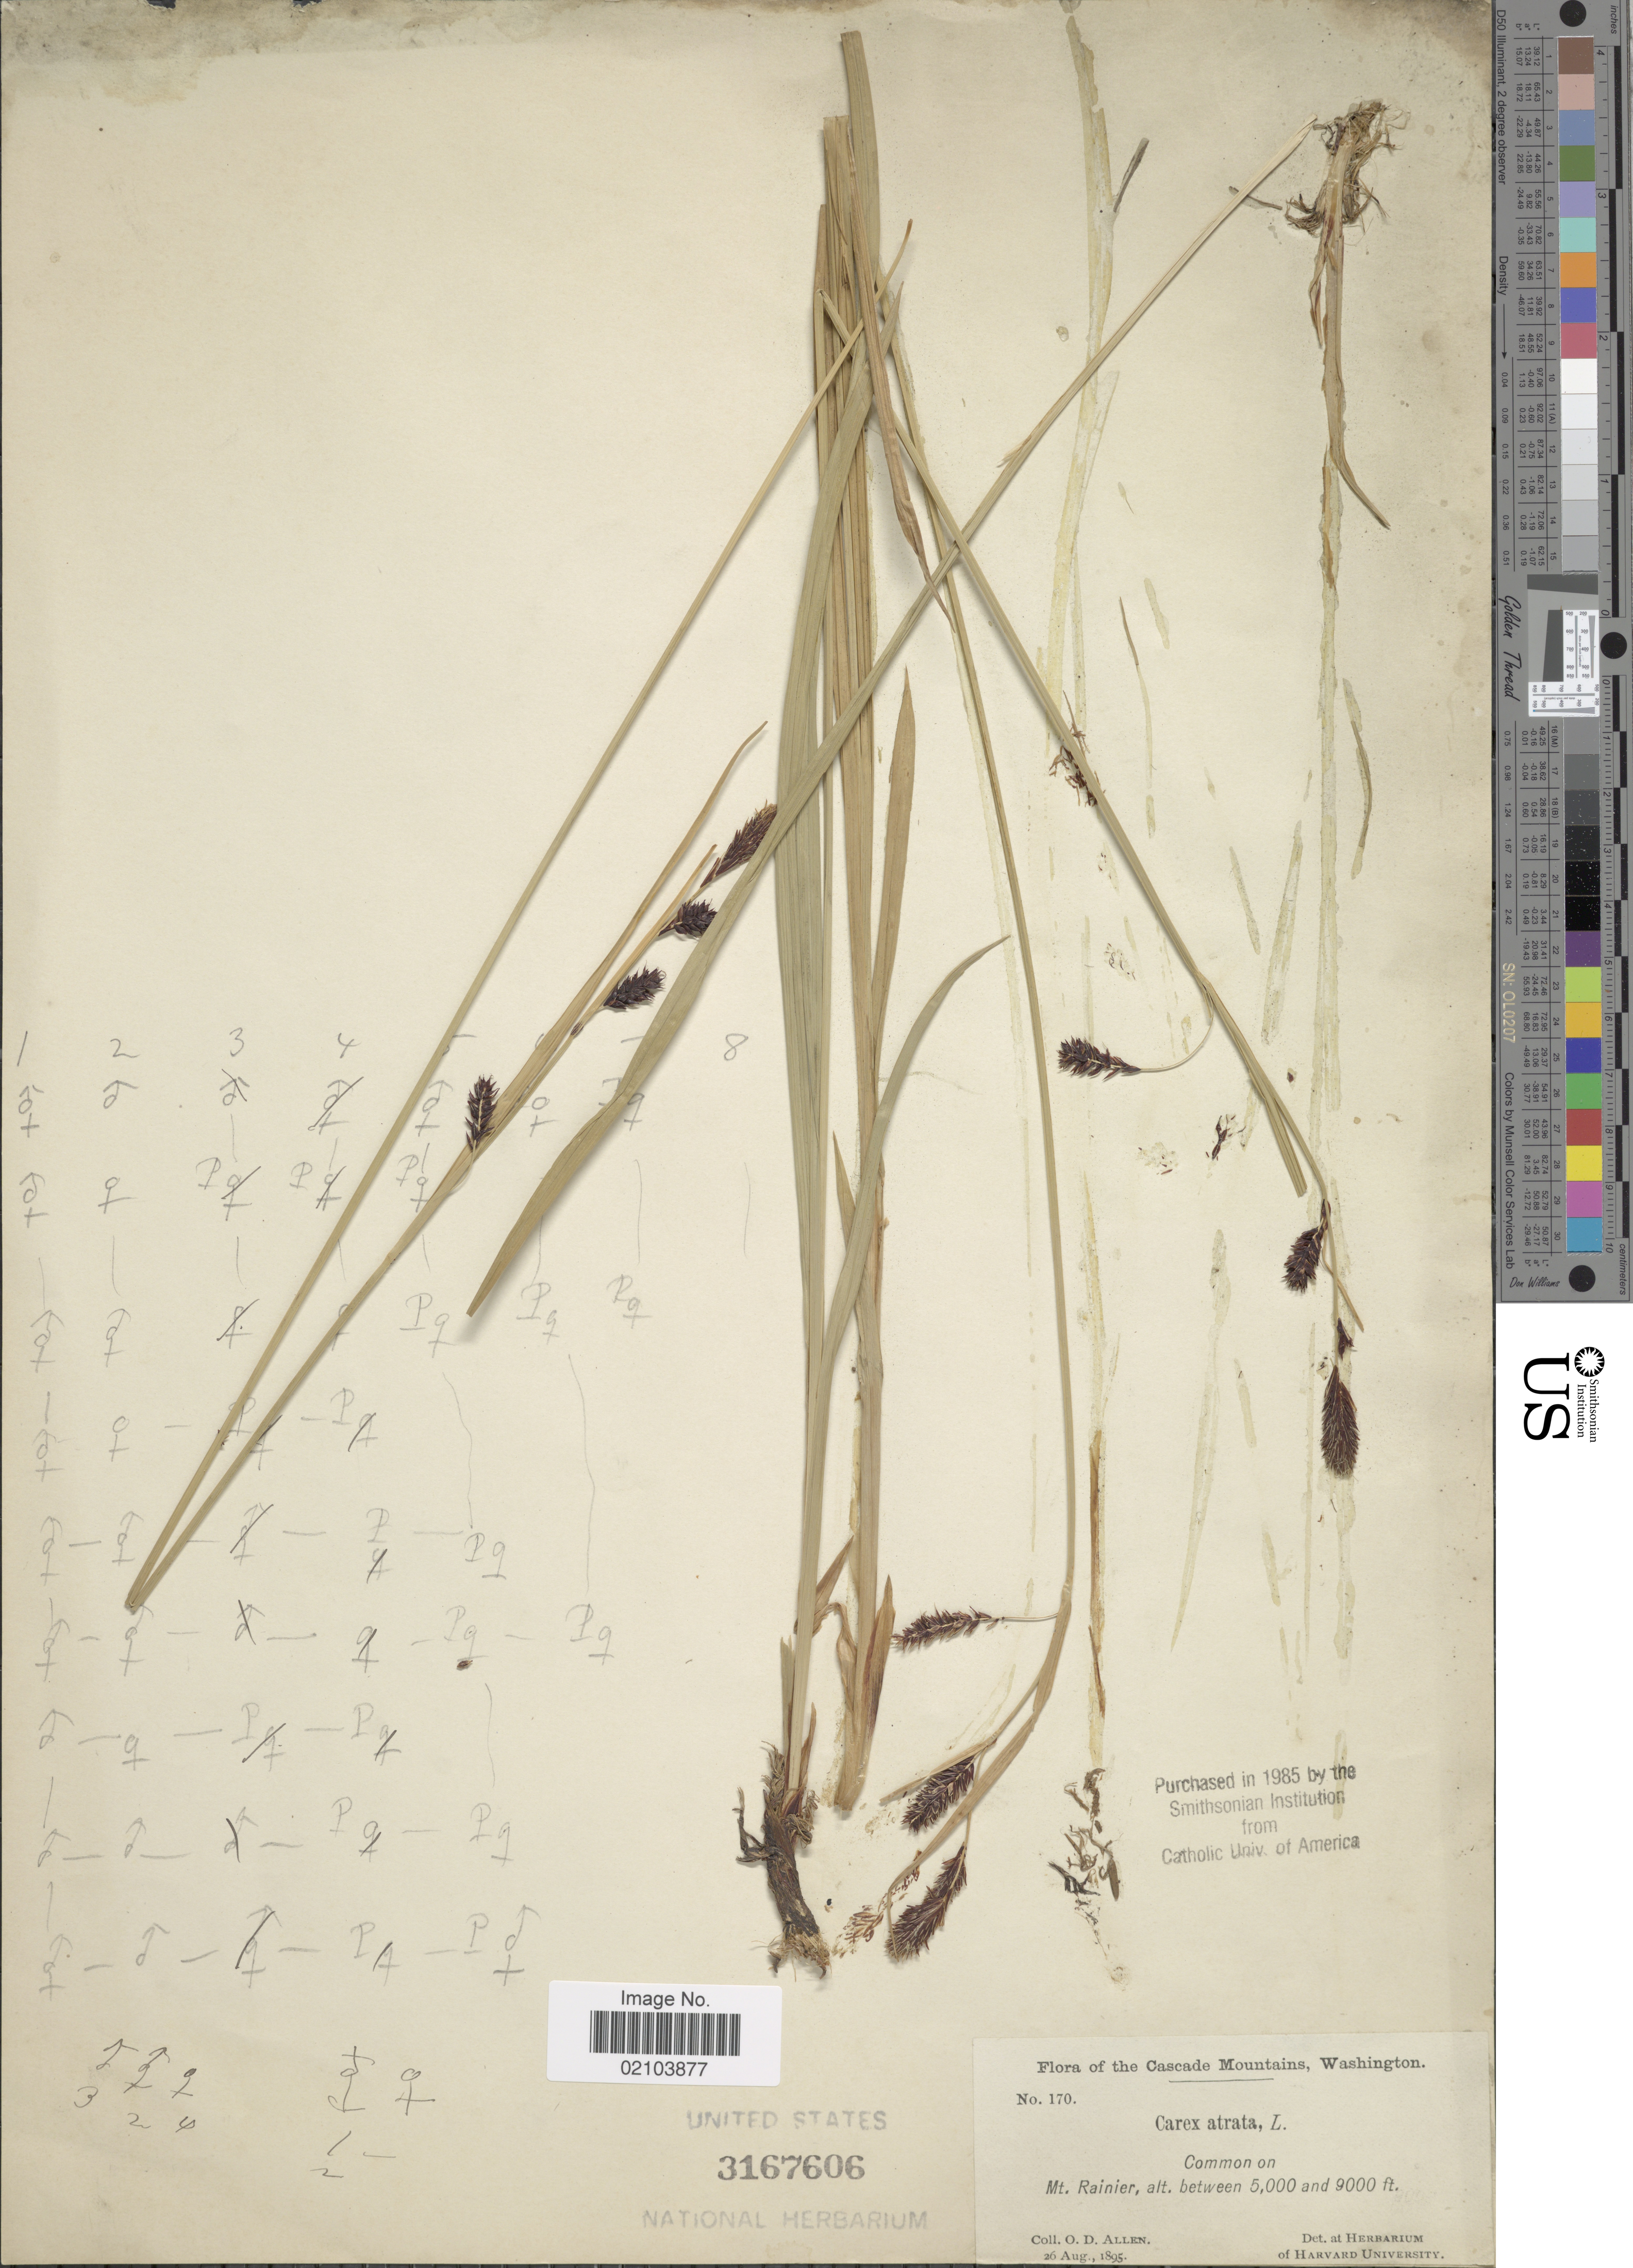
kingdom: Plantae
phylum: Tracheophyta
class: Liliopsida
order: Poales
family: Cyperaceae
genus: Carex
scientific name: Carex atrata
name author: L.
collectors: O. D. Allen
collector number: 170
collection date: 1895-08-26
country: United States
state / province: Washington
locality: Cascade Mountains. Mt. Rainier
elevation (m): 1524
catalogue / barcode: US 3167606